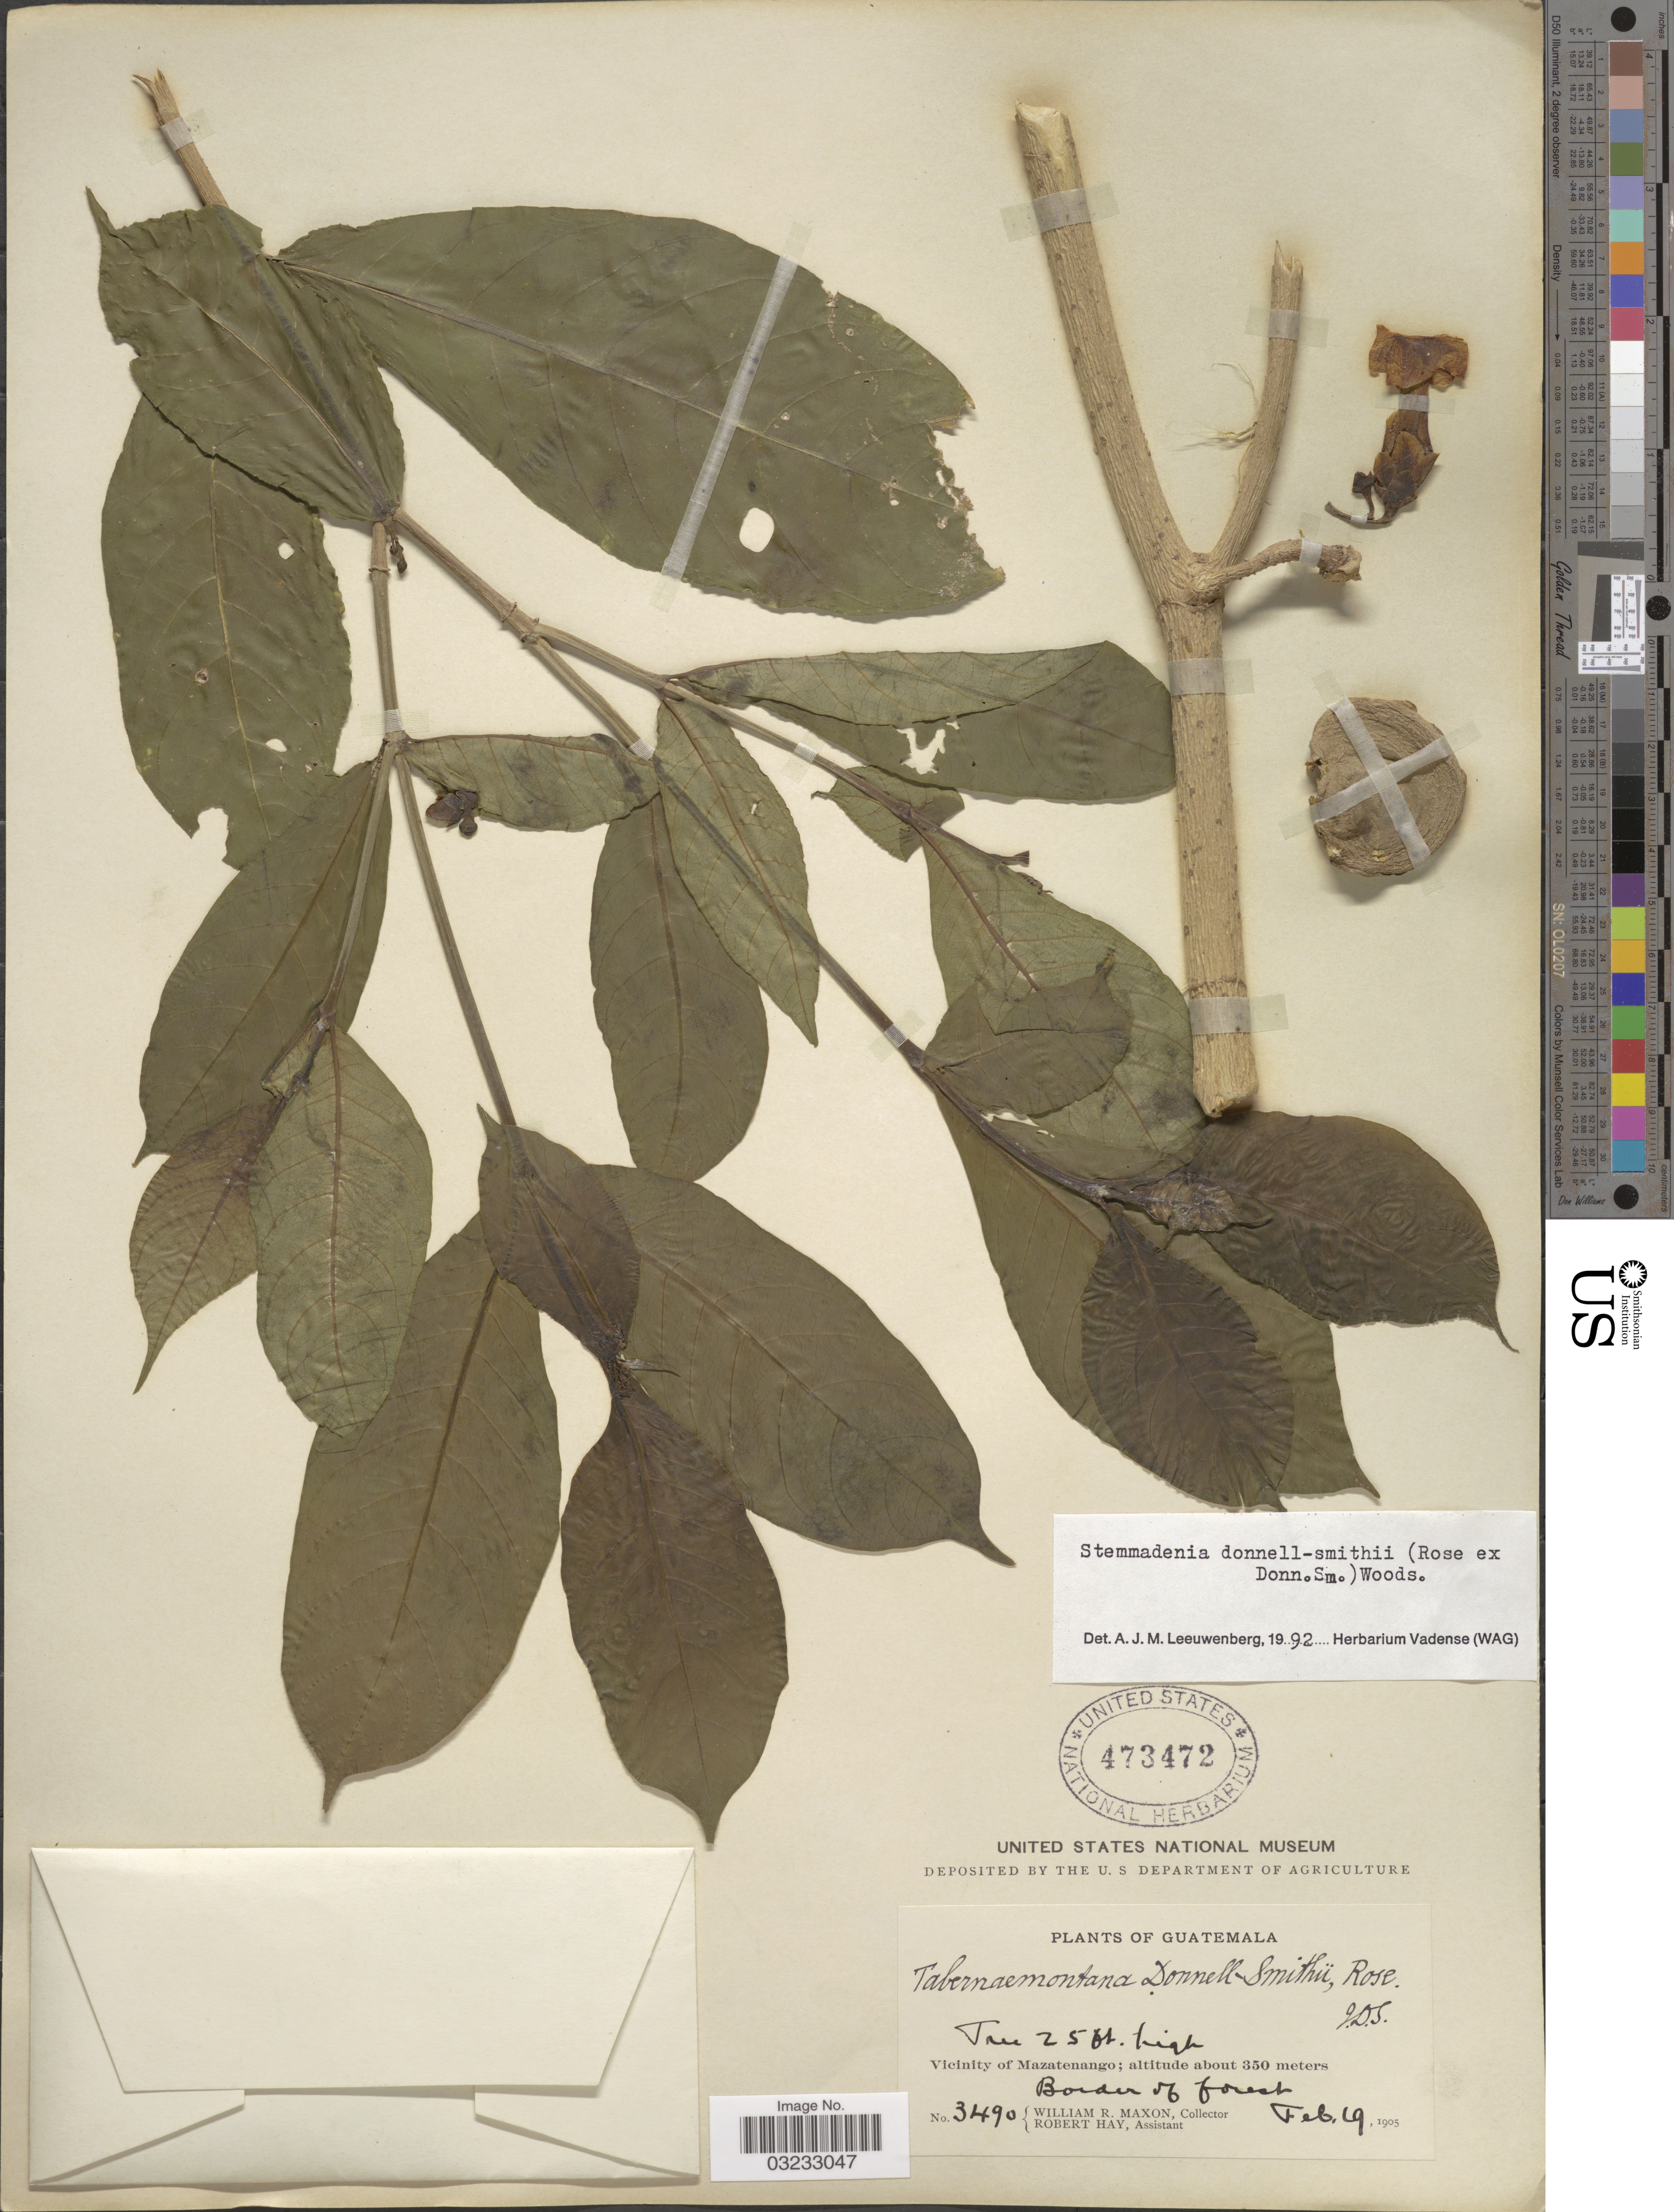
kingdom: Plantae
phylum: Tracheophyta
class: Magnoliopsida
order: Gentianales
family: Apocynaceae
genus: Stemmadenia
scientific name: Stemmadenia donnell-smithii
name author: (Rose ex Donn. Sm.) Woodson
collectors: W. R. Maxon & R. Hay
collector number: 3490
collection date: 1905-02-19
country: Guatemala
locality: Vicinity of Mazatenango.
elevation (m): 350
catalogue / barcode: US 473472